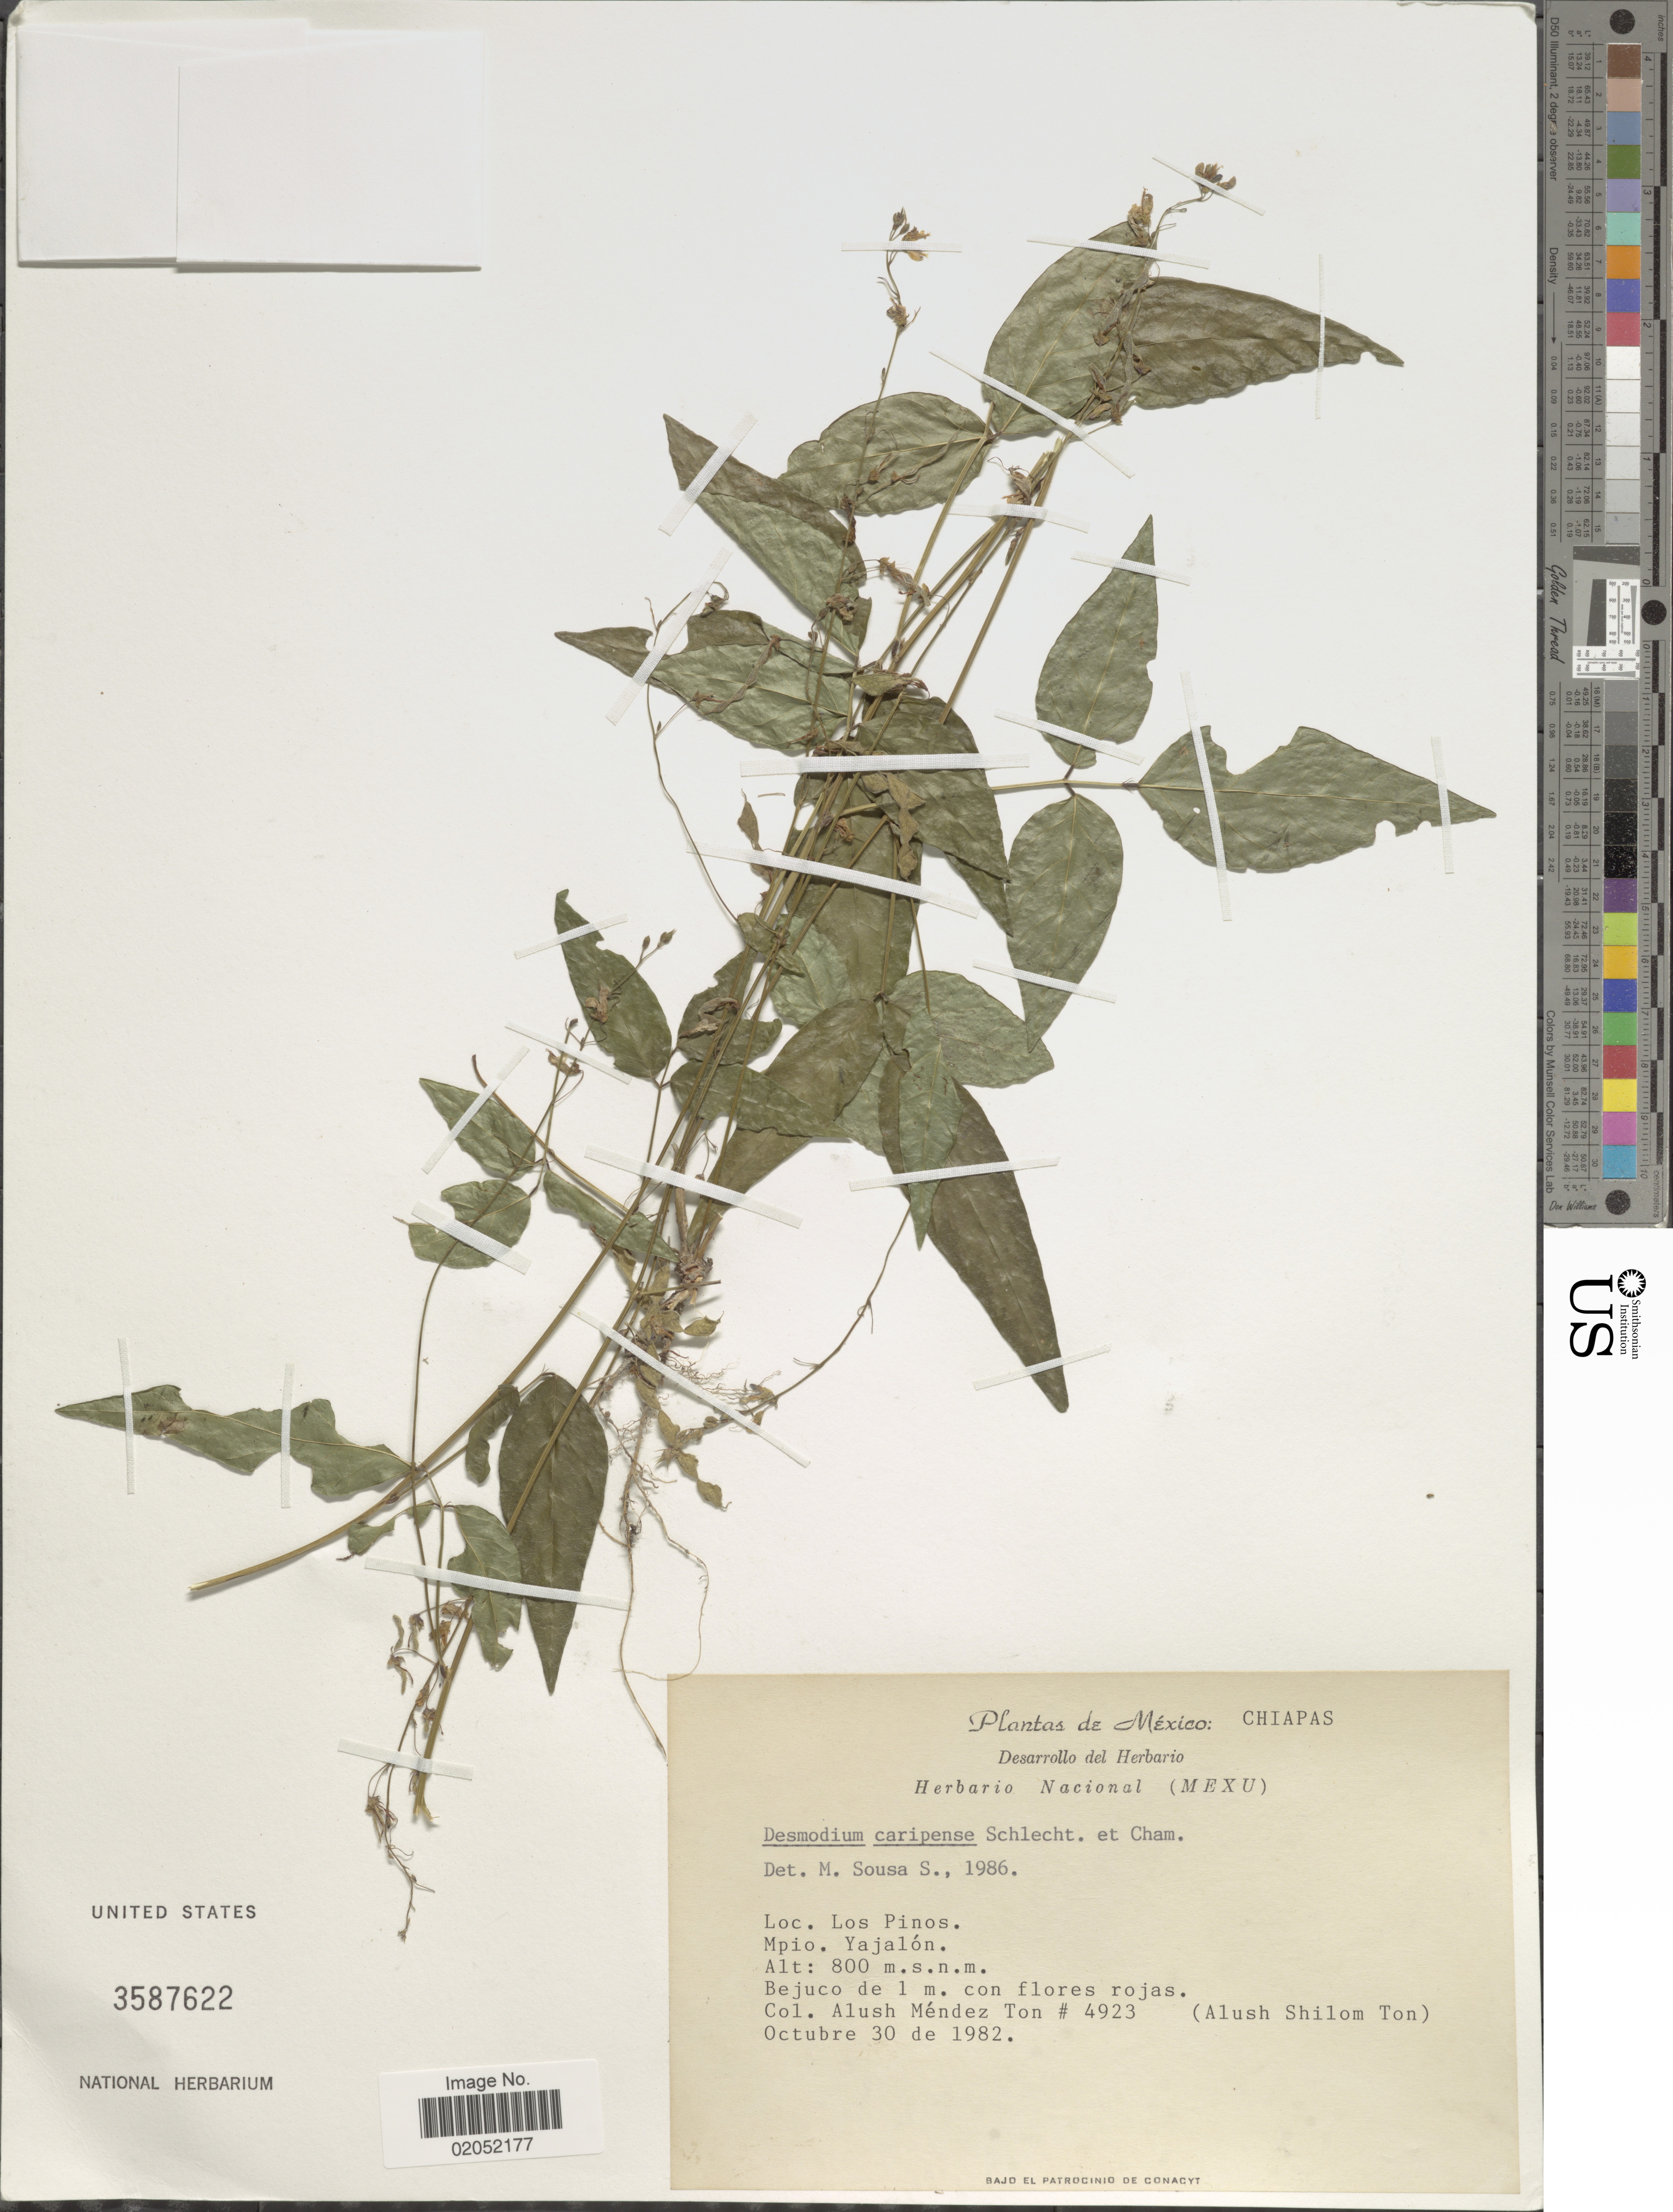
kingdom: Plantae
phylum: Tracheophyta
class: Magnoliopsida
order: Fabales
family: Fabaceae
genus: Desmodium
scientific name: Desmodium caripense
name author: (Kunth) G. Don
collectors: A. M. Ton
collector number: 4923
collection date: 1982-10-30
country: Mexico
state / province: Chiapas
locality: Los Pinos, Mpio. Yajalon.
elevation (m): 800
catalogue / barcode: US 3587622